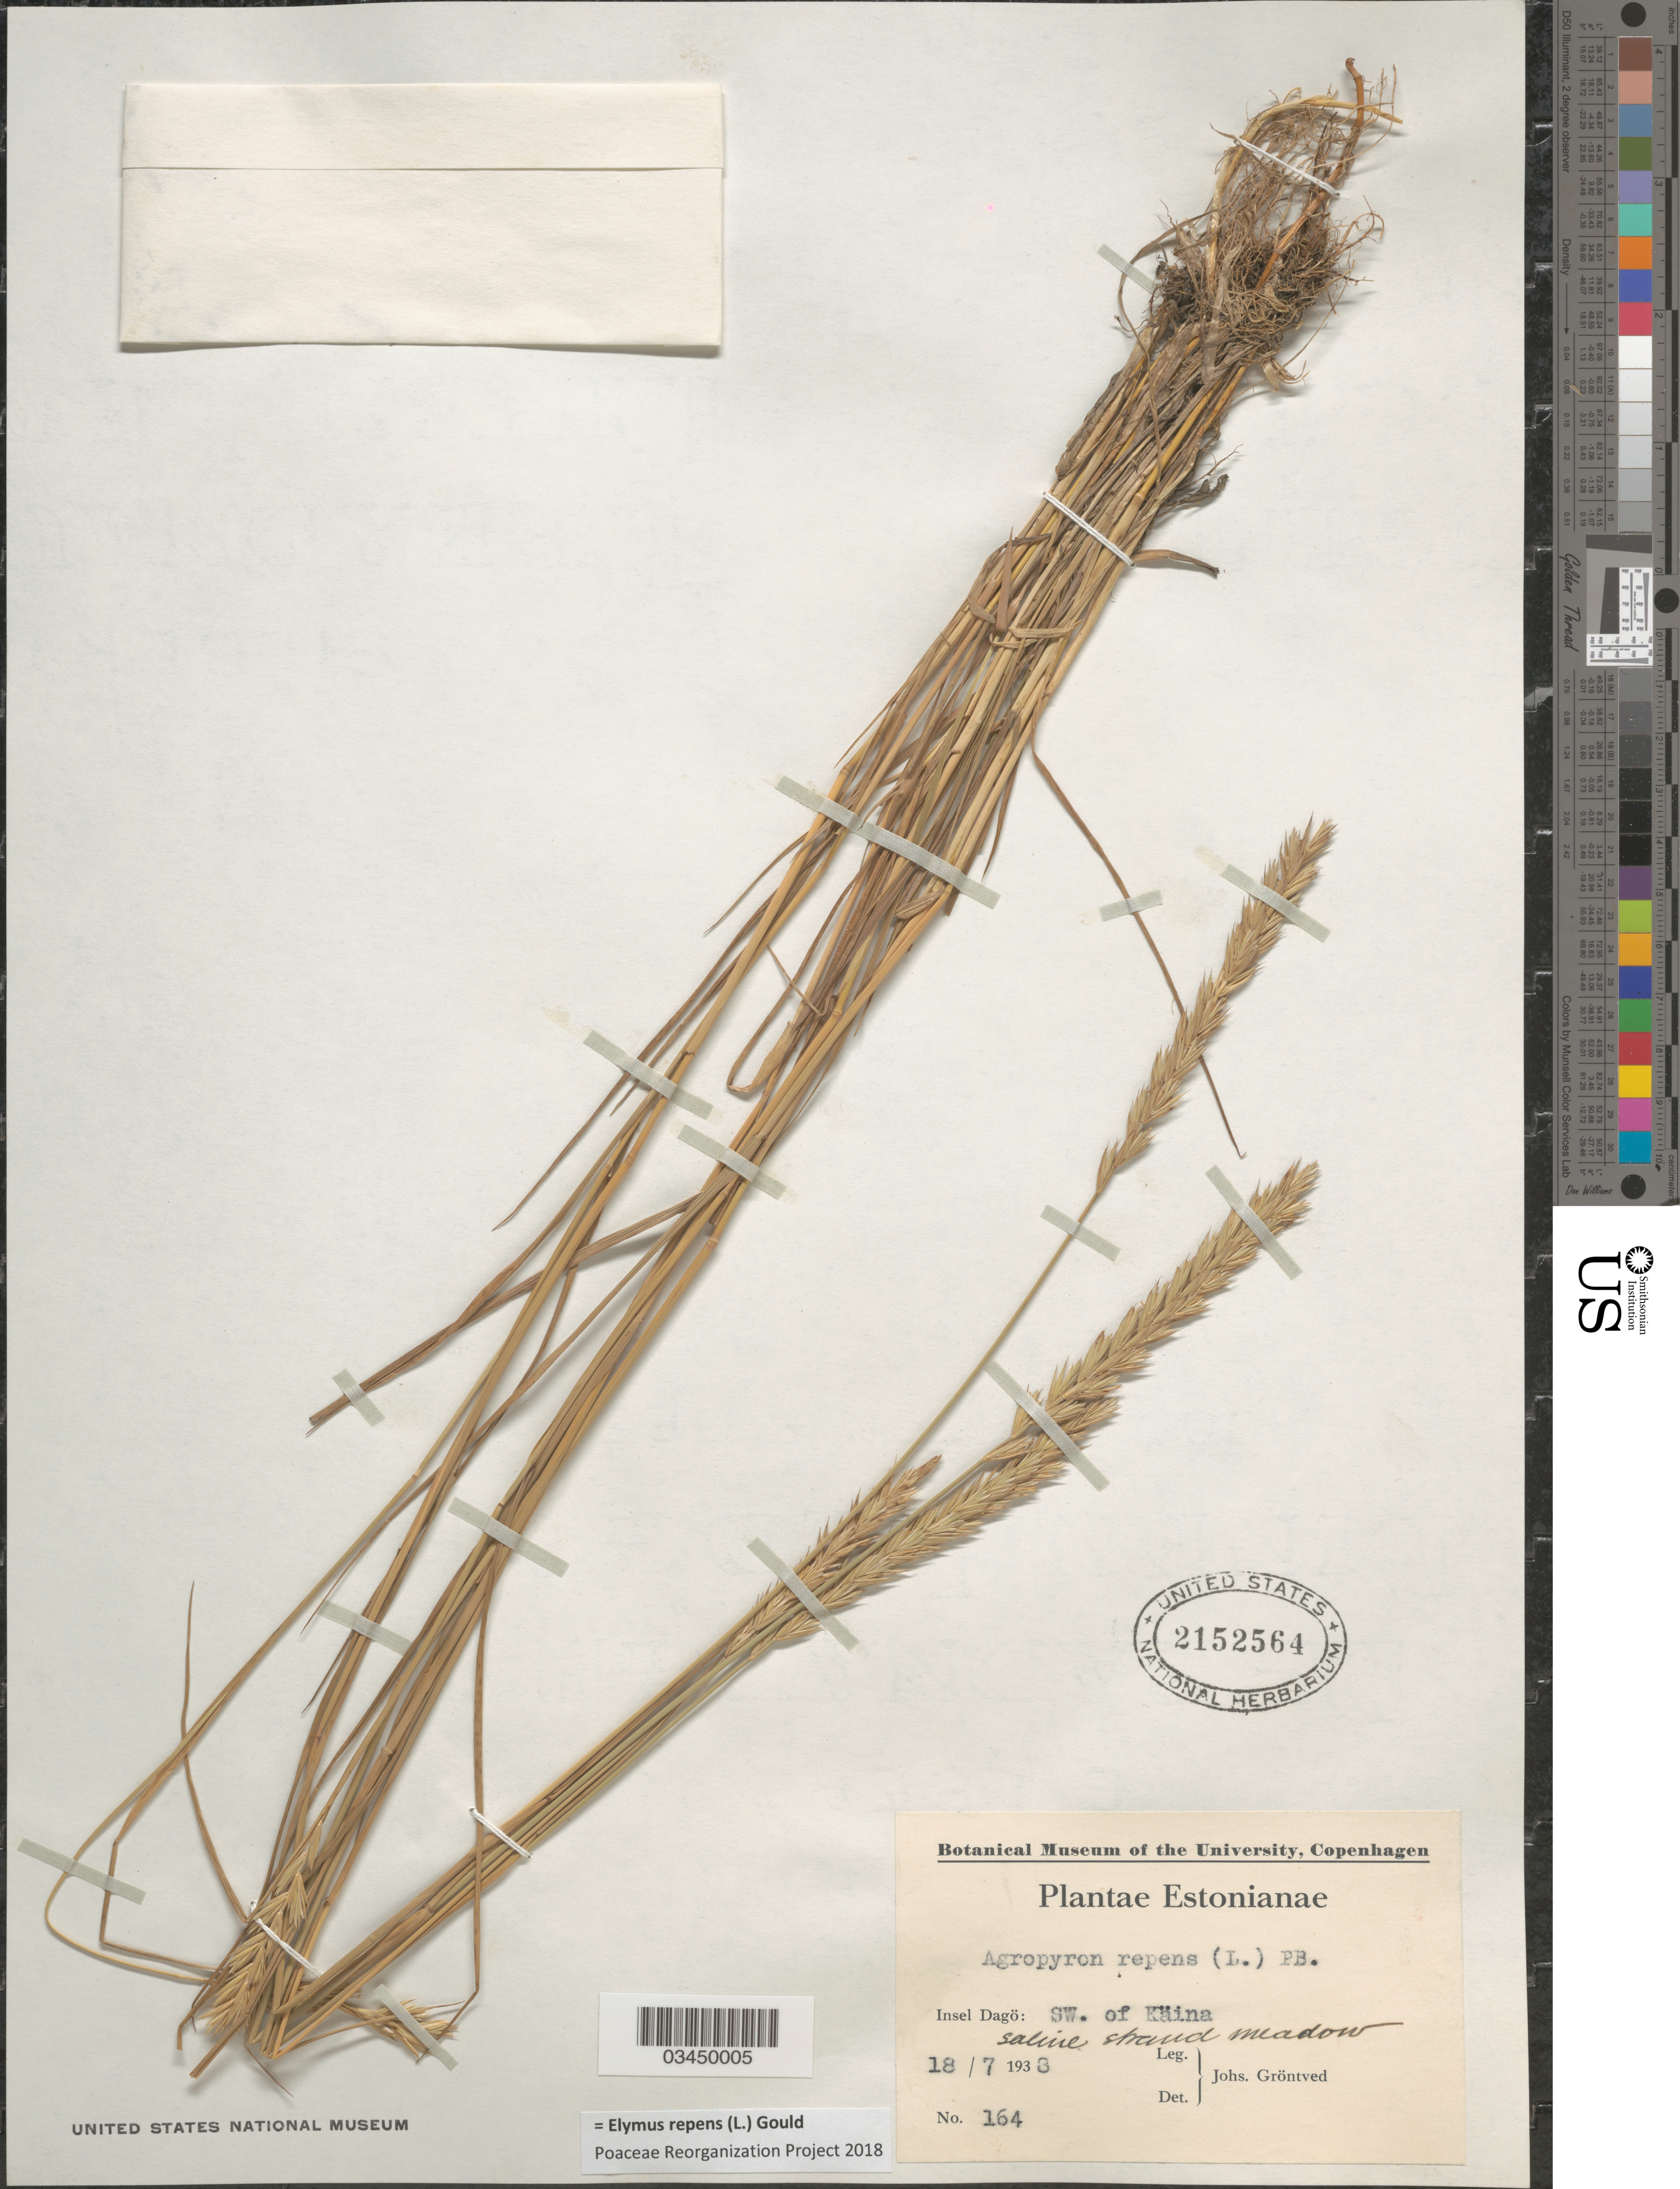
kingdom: Plantae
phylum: Tracheophyta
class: Liliopsida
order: Poales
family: Poaceae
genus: Elymus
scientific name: Elymus repens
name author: (L.) Gould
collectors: J. Grøntved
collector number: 164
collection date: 1893-07-18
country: Estonia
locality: Insel Dagö: SW. of Käina.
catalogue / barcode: US 2152564